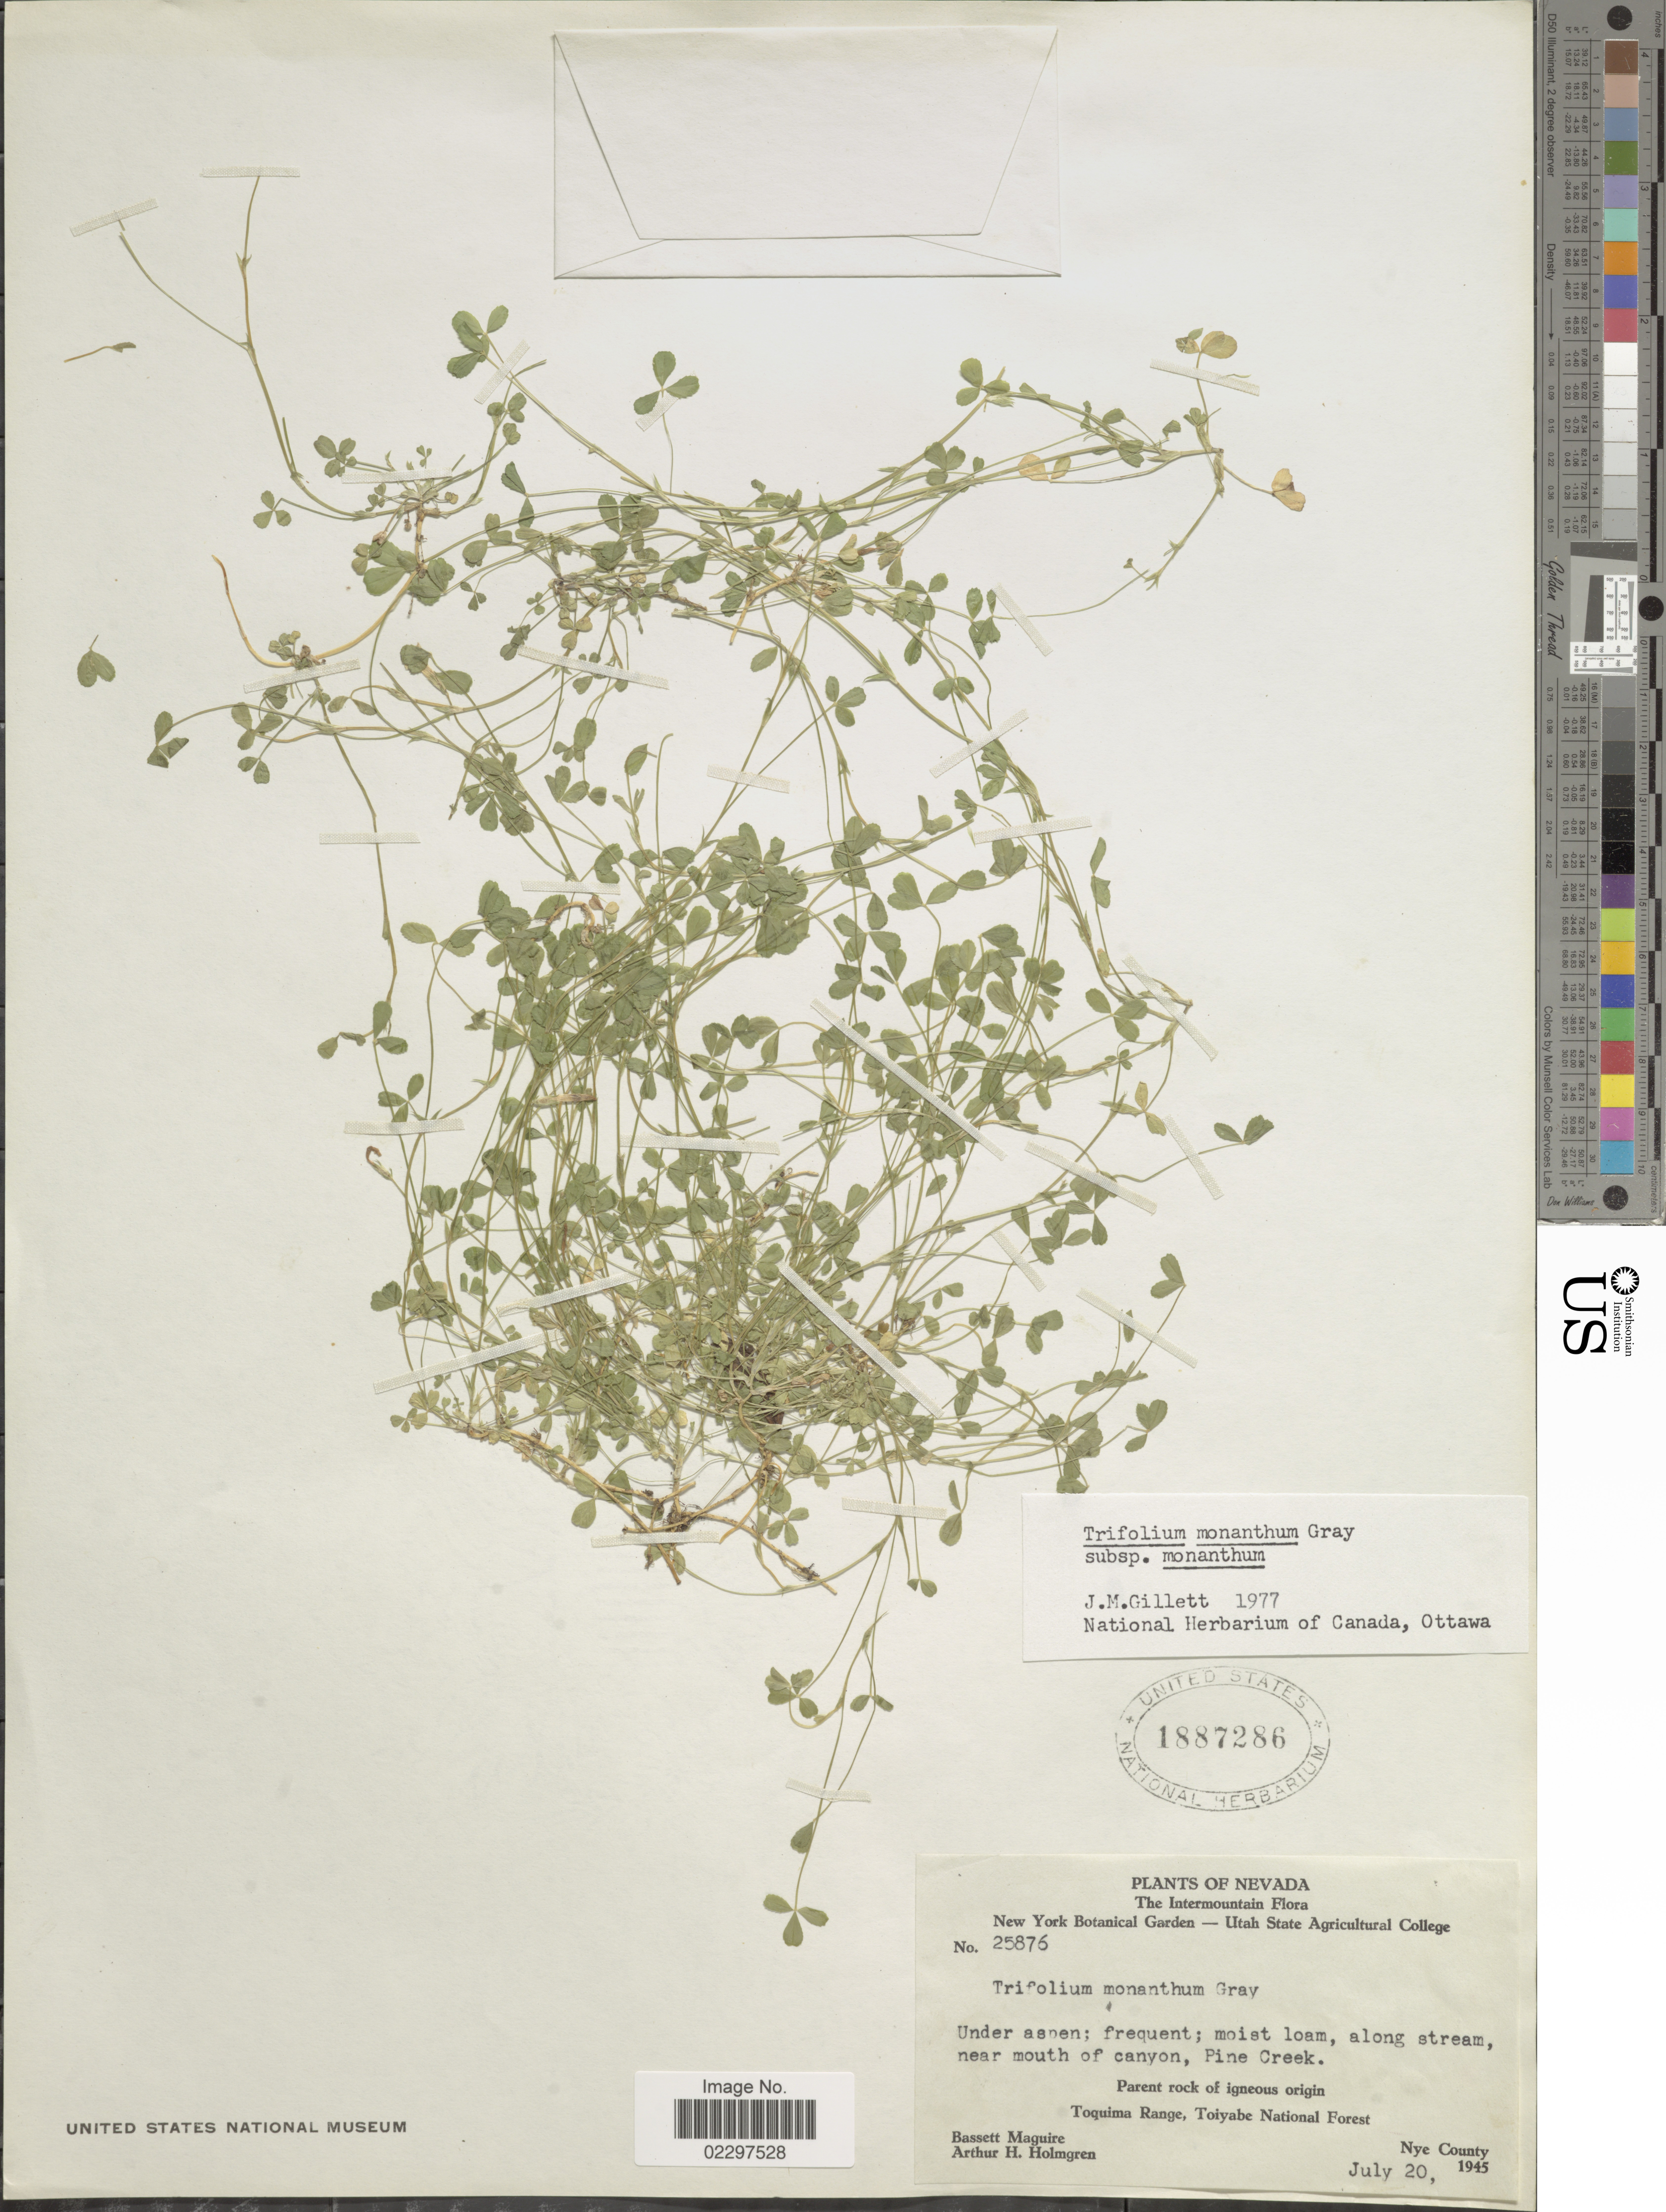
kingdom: Plantae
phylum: Tracheophyta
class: Magnoliopsida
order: Fabales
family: Fabaceae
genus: Trifolium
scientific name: Trifolium monanthum subsp. monanthum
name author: A. Gray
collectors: B. Maguire & A. H. Holmgren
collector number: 25876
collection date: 1945-07-20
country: United States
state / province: Nevada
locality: The Intermountain Flora. Moist loam, along stream, near mouth of canyon, Pine Creek. Parent rock of igneous origin. Toquima Range, Toiyabe National Forest. Nye County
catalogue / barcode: US 1887286